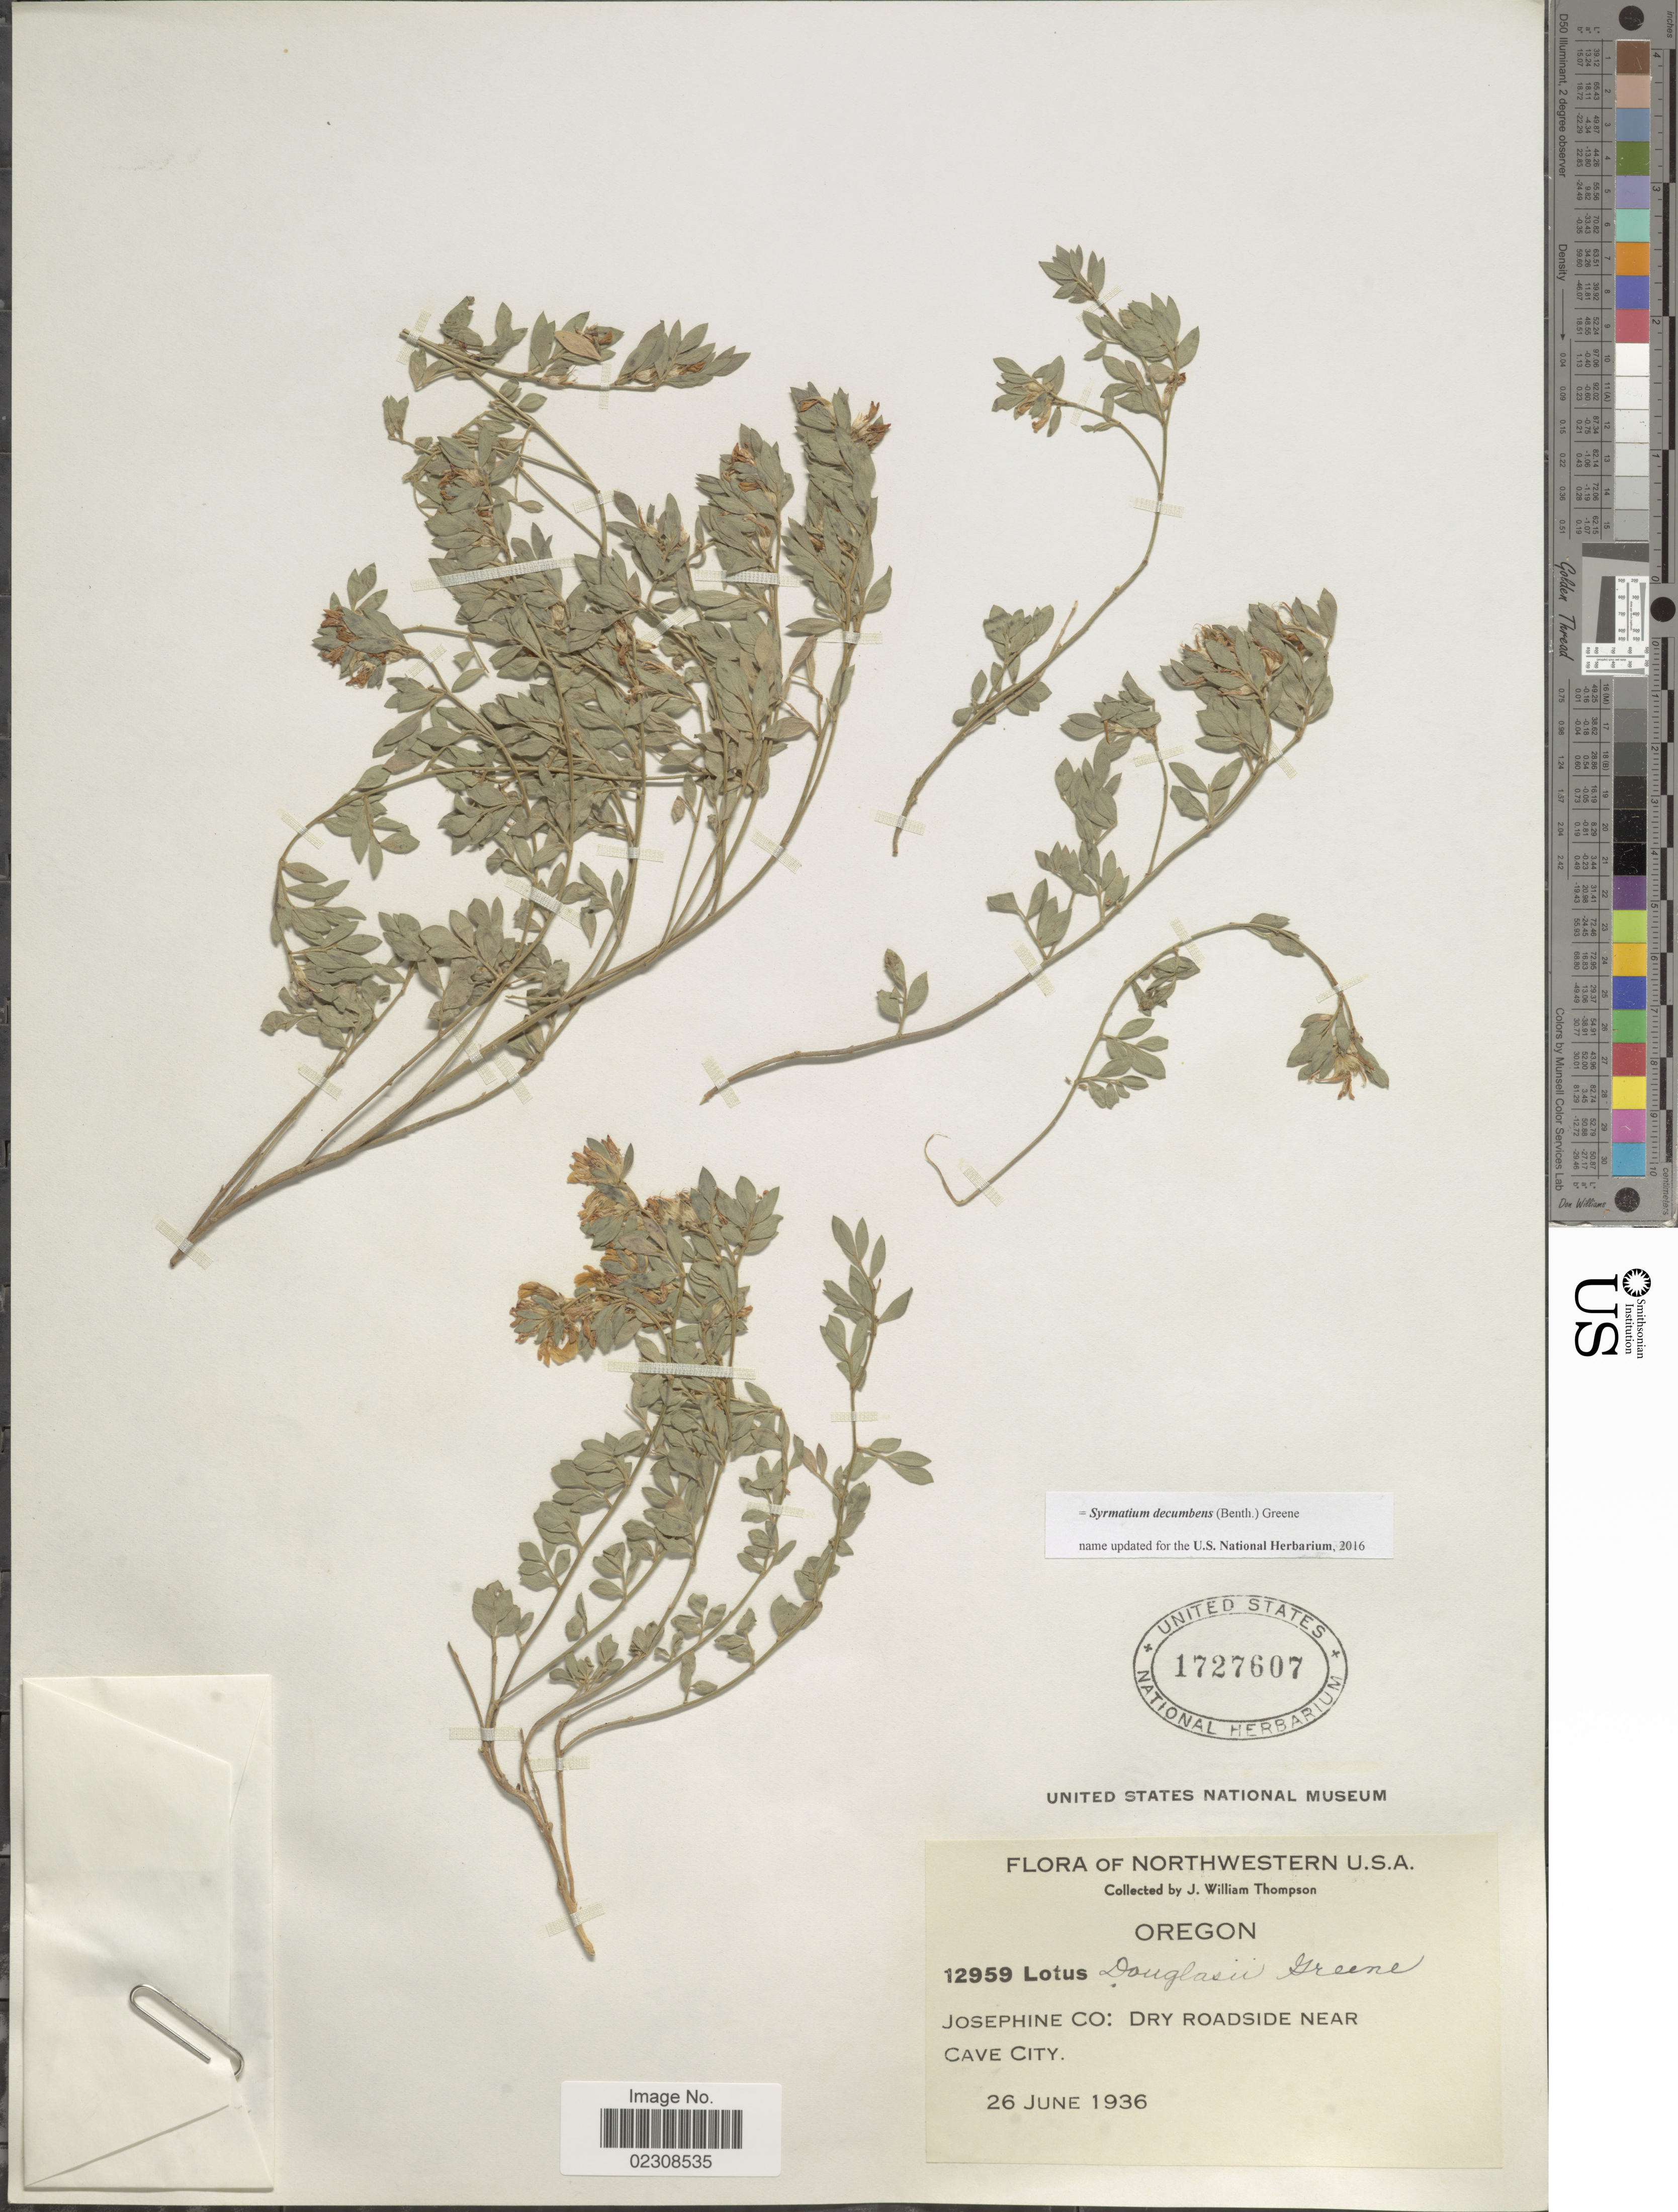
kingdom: Plantae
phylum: Tracheophyta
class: Magnoliopsida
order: Fabales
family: Fabaceae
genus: Syrmatium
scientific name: Syrmatium decumbens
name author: (Benth.) Greene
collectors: J. W. Thompson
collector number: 12959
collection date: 1936-06-26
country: United States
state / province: Oregon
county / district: Josephine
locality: Northwestern U.S.A. Josephine Co: Dry roadside near Cave City.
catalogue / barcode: US 1727607